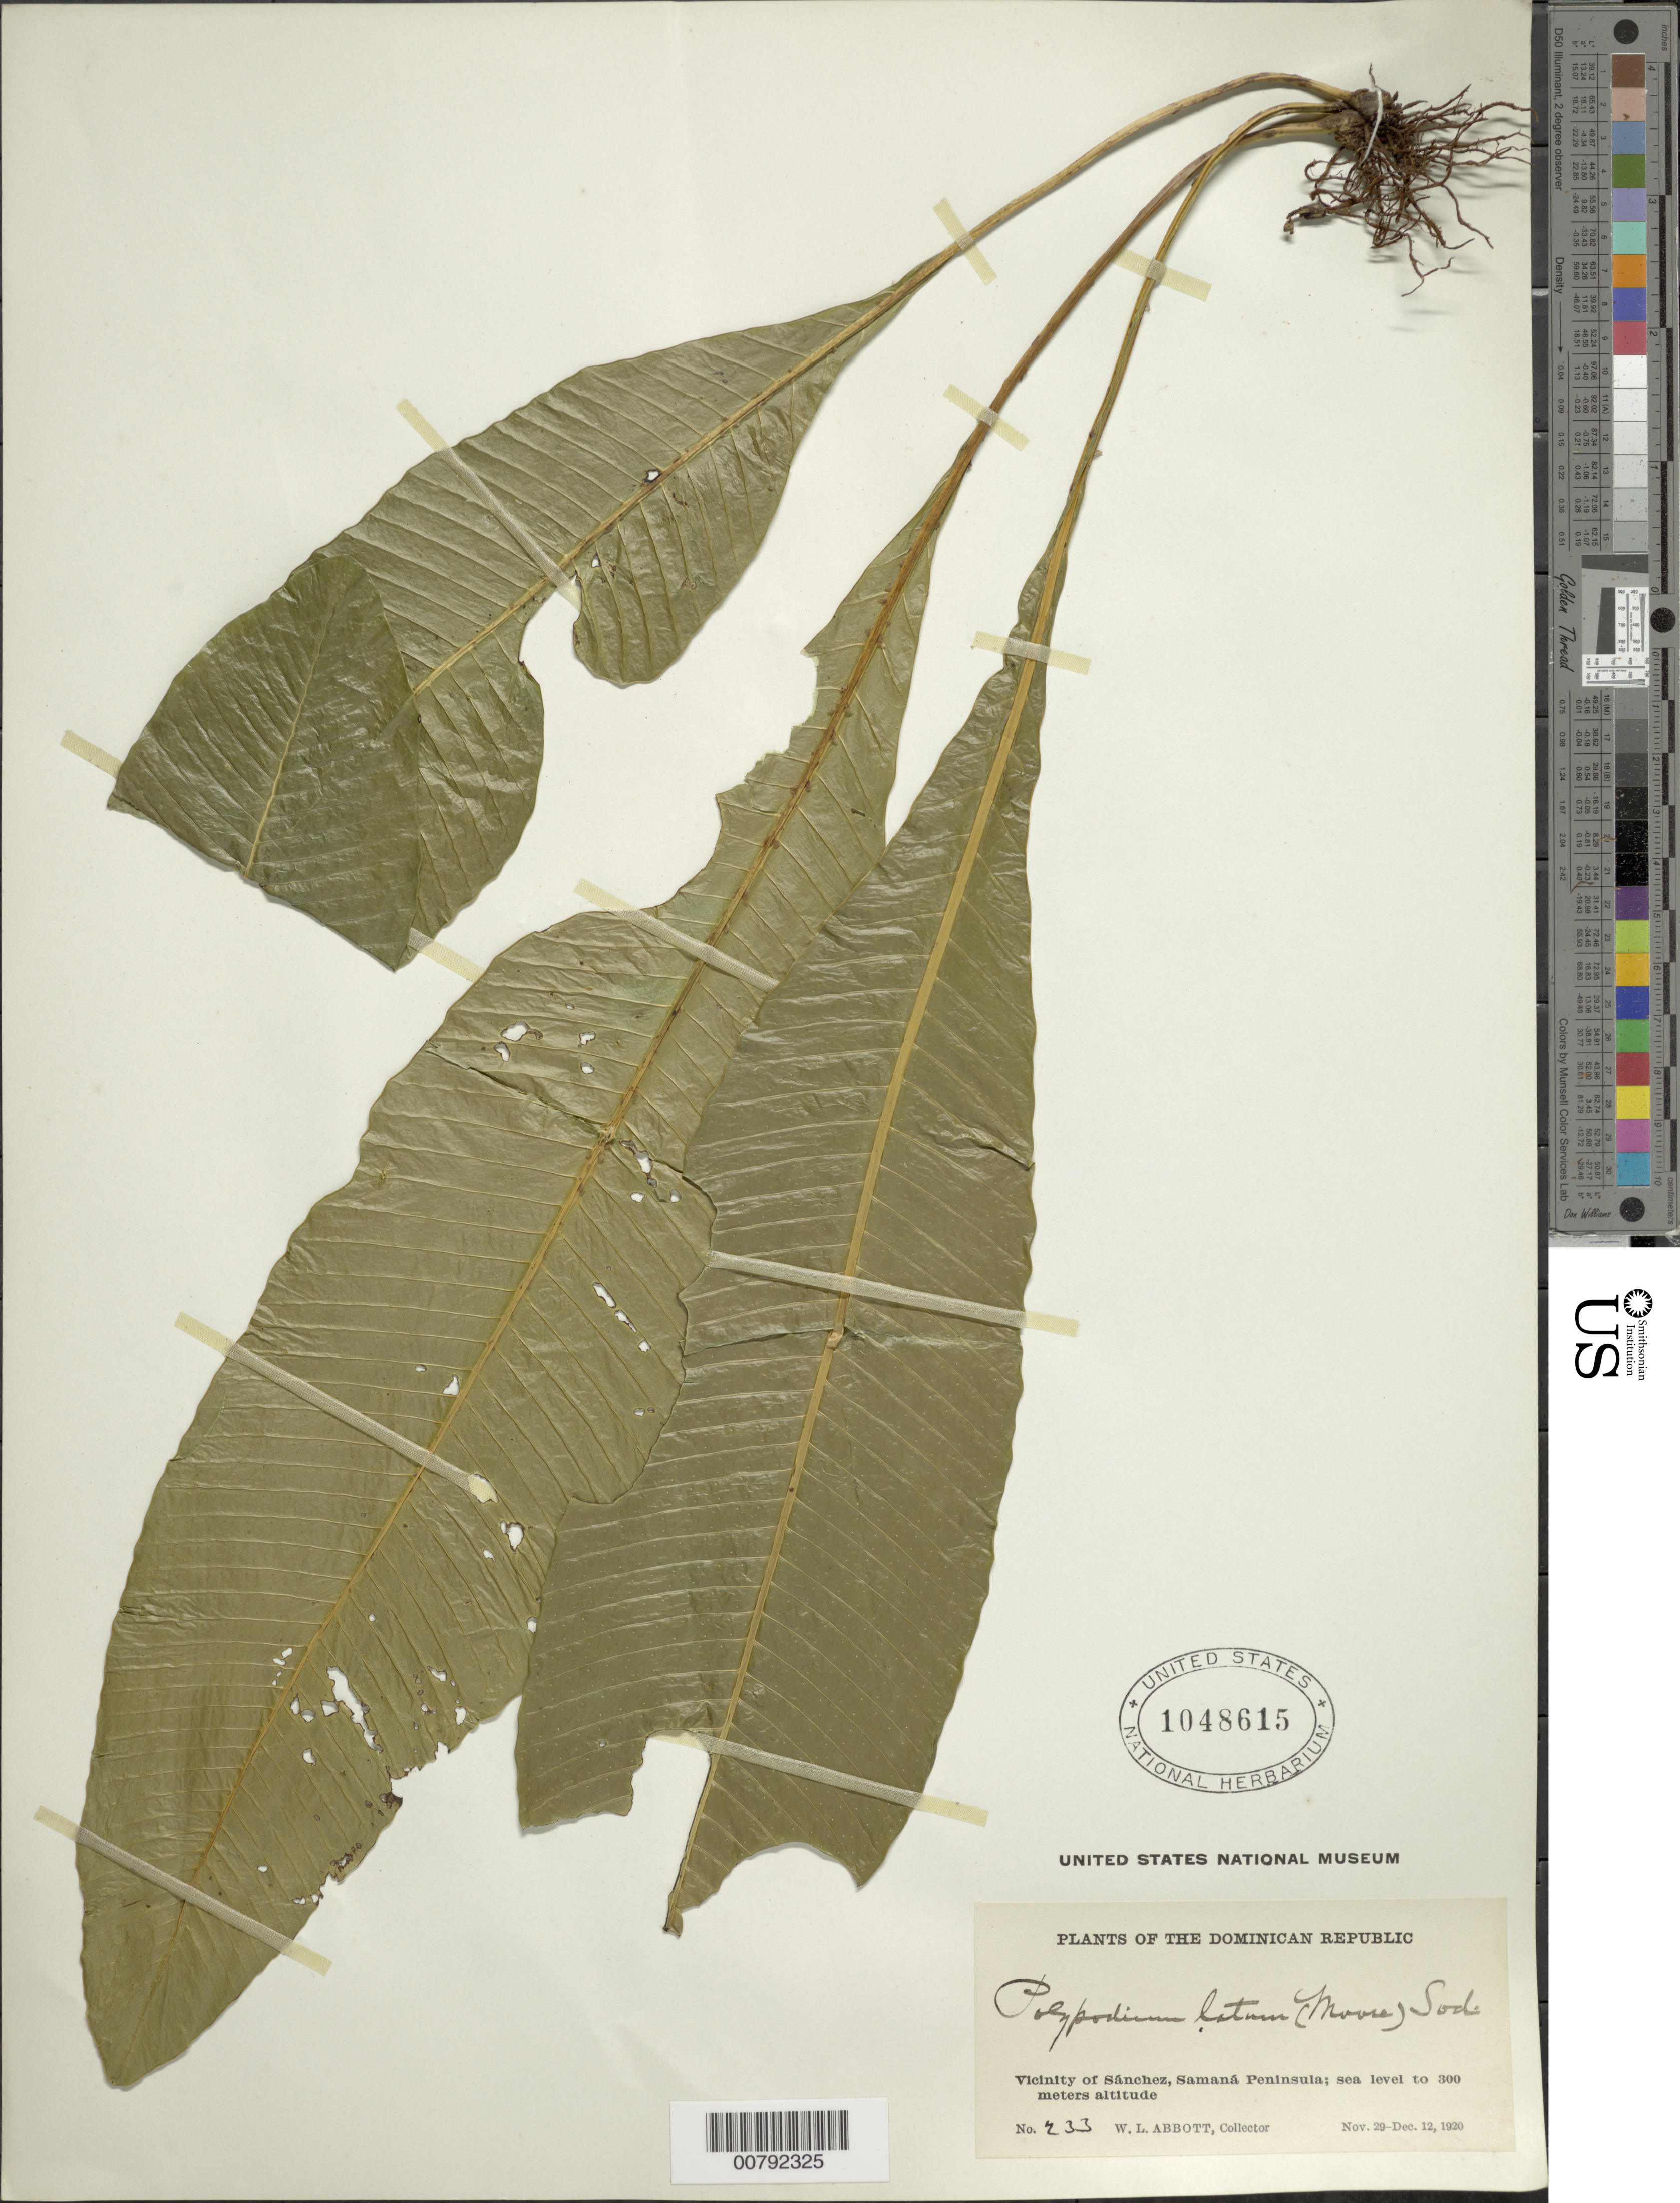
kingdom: Plantae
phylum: Tracheophyta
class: Polypodiopsida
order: Polypodiales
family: Polypodiaceae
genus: Campyloneurum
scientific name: Campyloneurum latum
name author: T. Moore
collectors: W. L. Abbott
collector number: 233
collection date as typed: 29 Dec 1920 12 Dec 1920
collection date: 1920-12-12/1920-12-29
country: Dominican Republic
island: Hispaniola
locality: Sánchez vicinity, Samaná Peninsula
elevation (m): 0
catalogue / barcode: US 1048